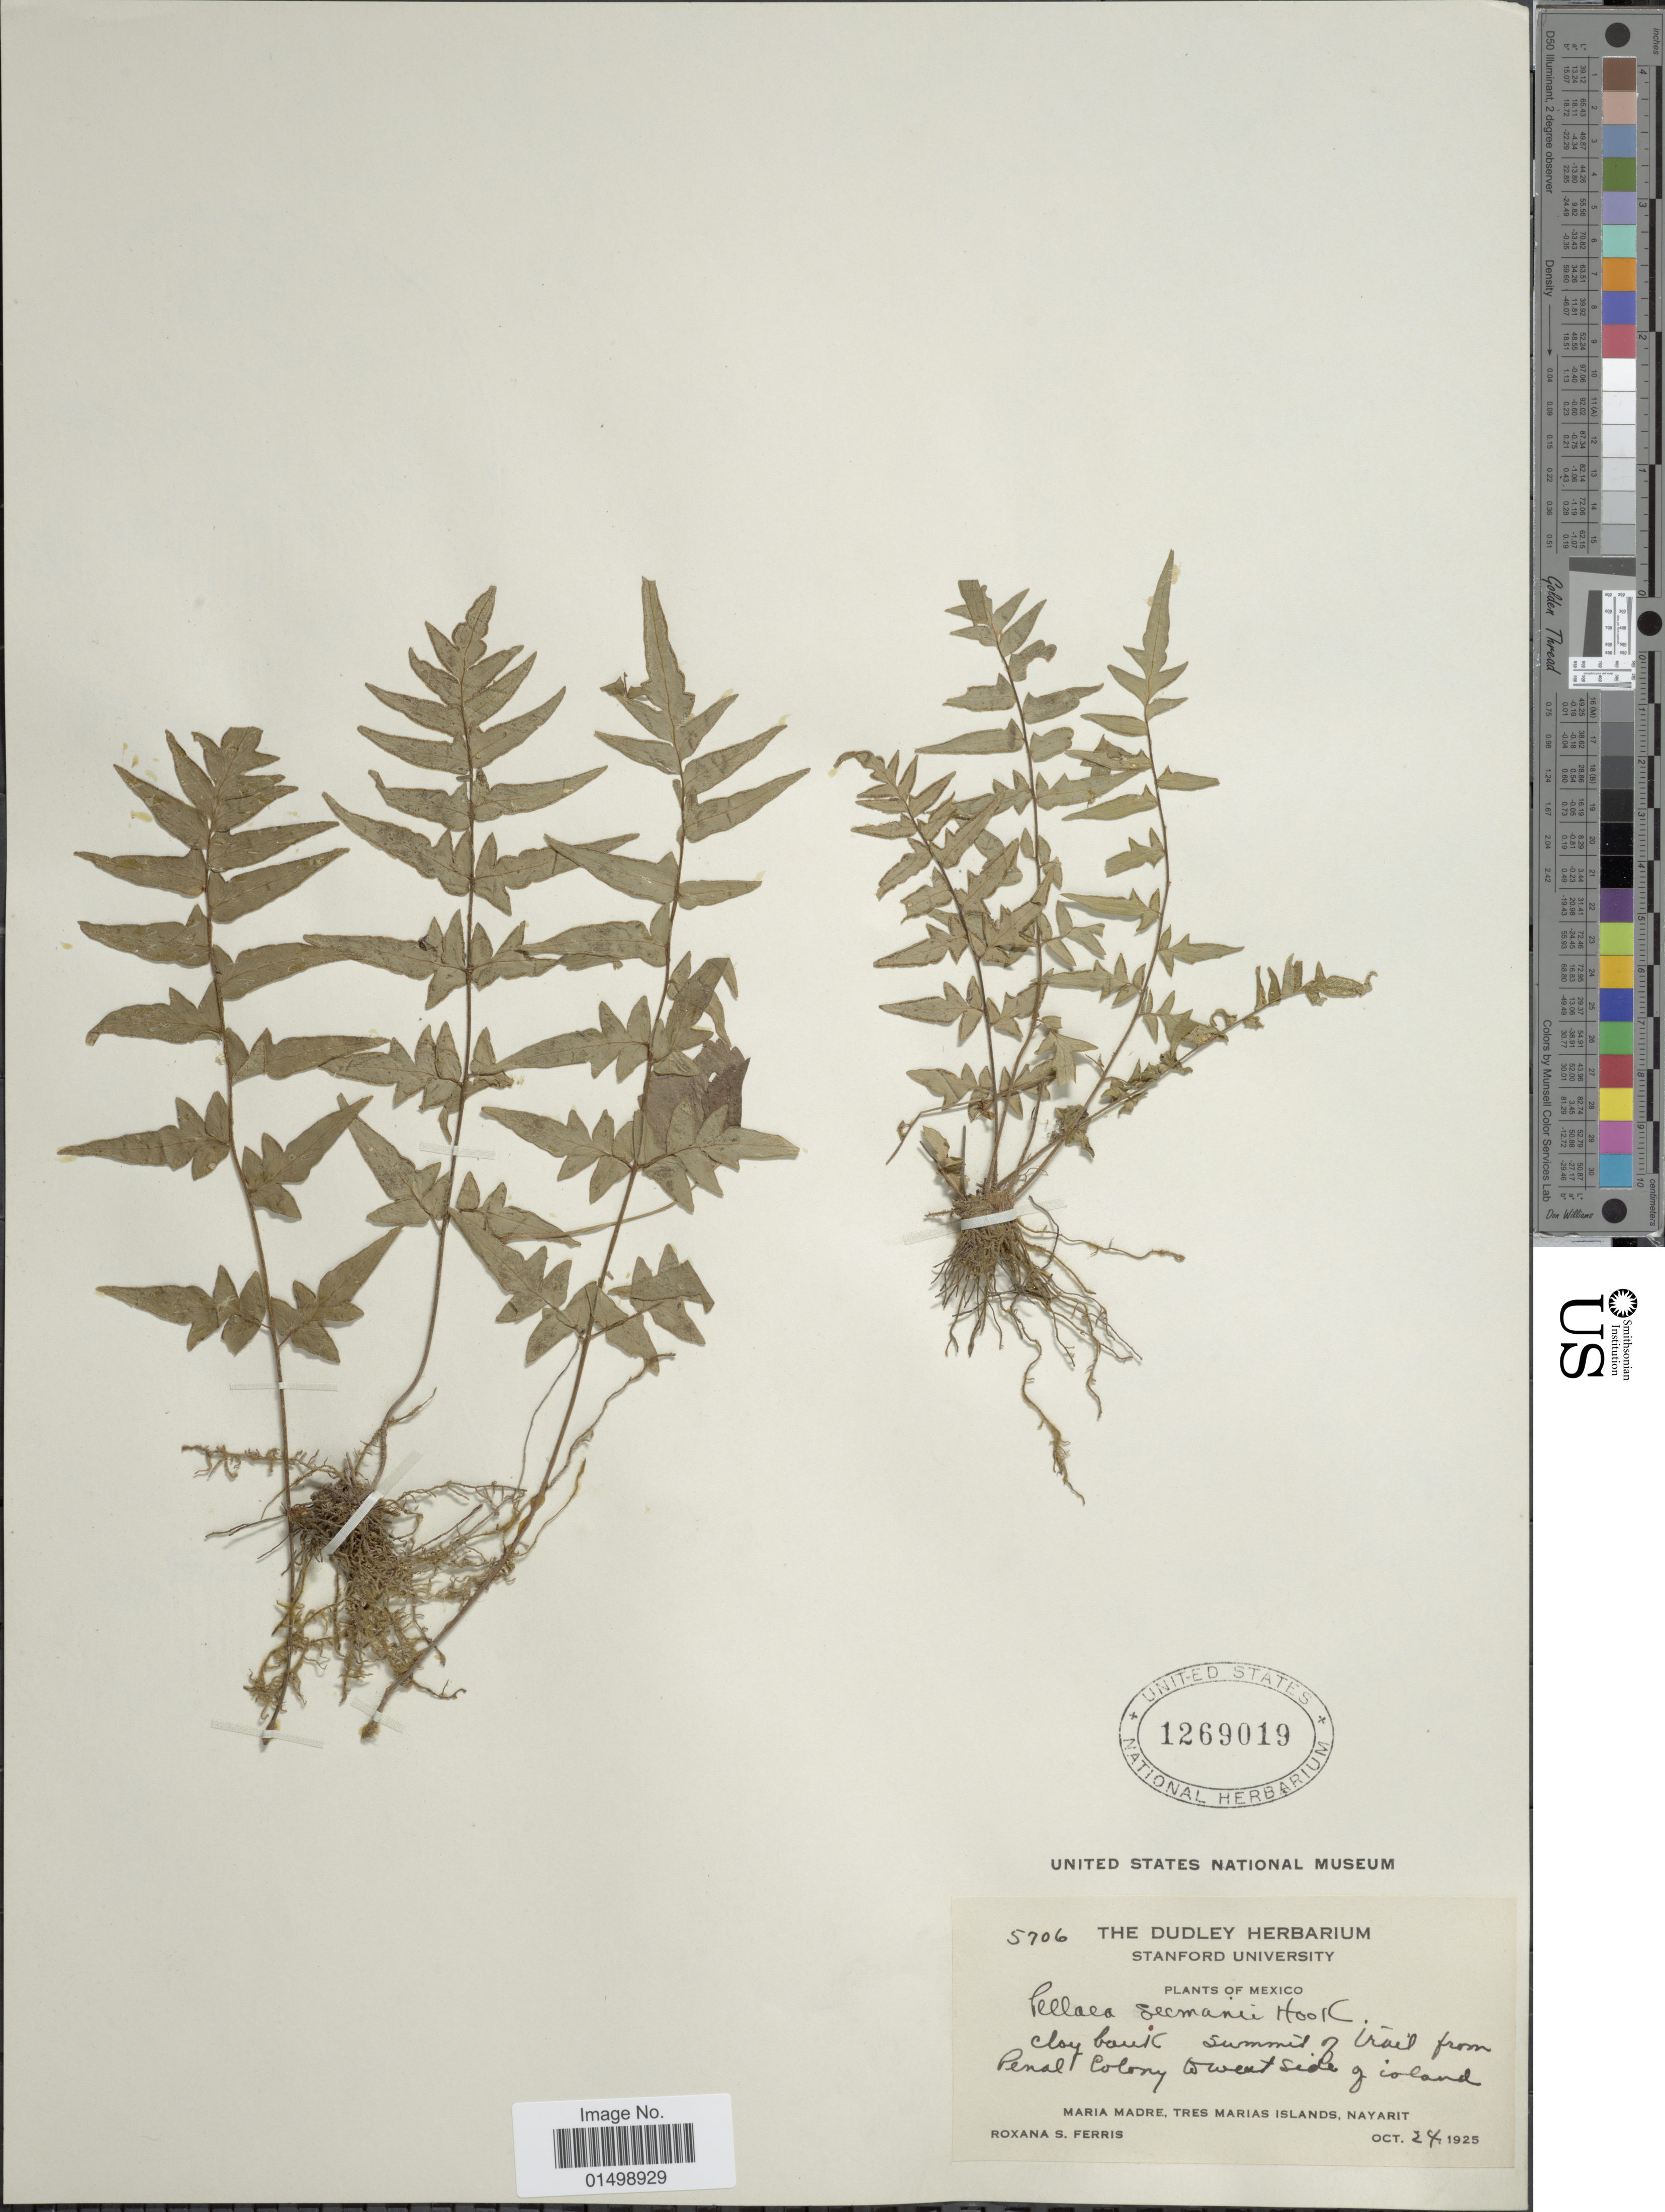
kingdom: Plantae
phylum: Tracheophyta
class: Polypodiopsida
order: Polypodiales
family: Pteridaceae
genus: Cheilanthes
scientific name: Cheilanthes lozanii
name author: (Maxon) R.M. Tryon & A.F. Tryon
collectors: R. S. Ferris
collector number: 5706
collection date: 1925-10-24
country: Mexico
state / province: Nayarit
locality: From Penal Colony on west side of island, Maria Madre,Tres Marias Island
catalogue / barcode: US 1269019